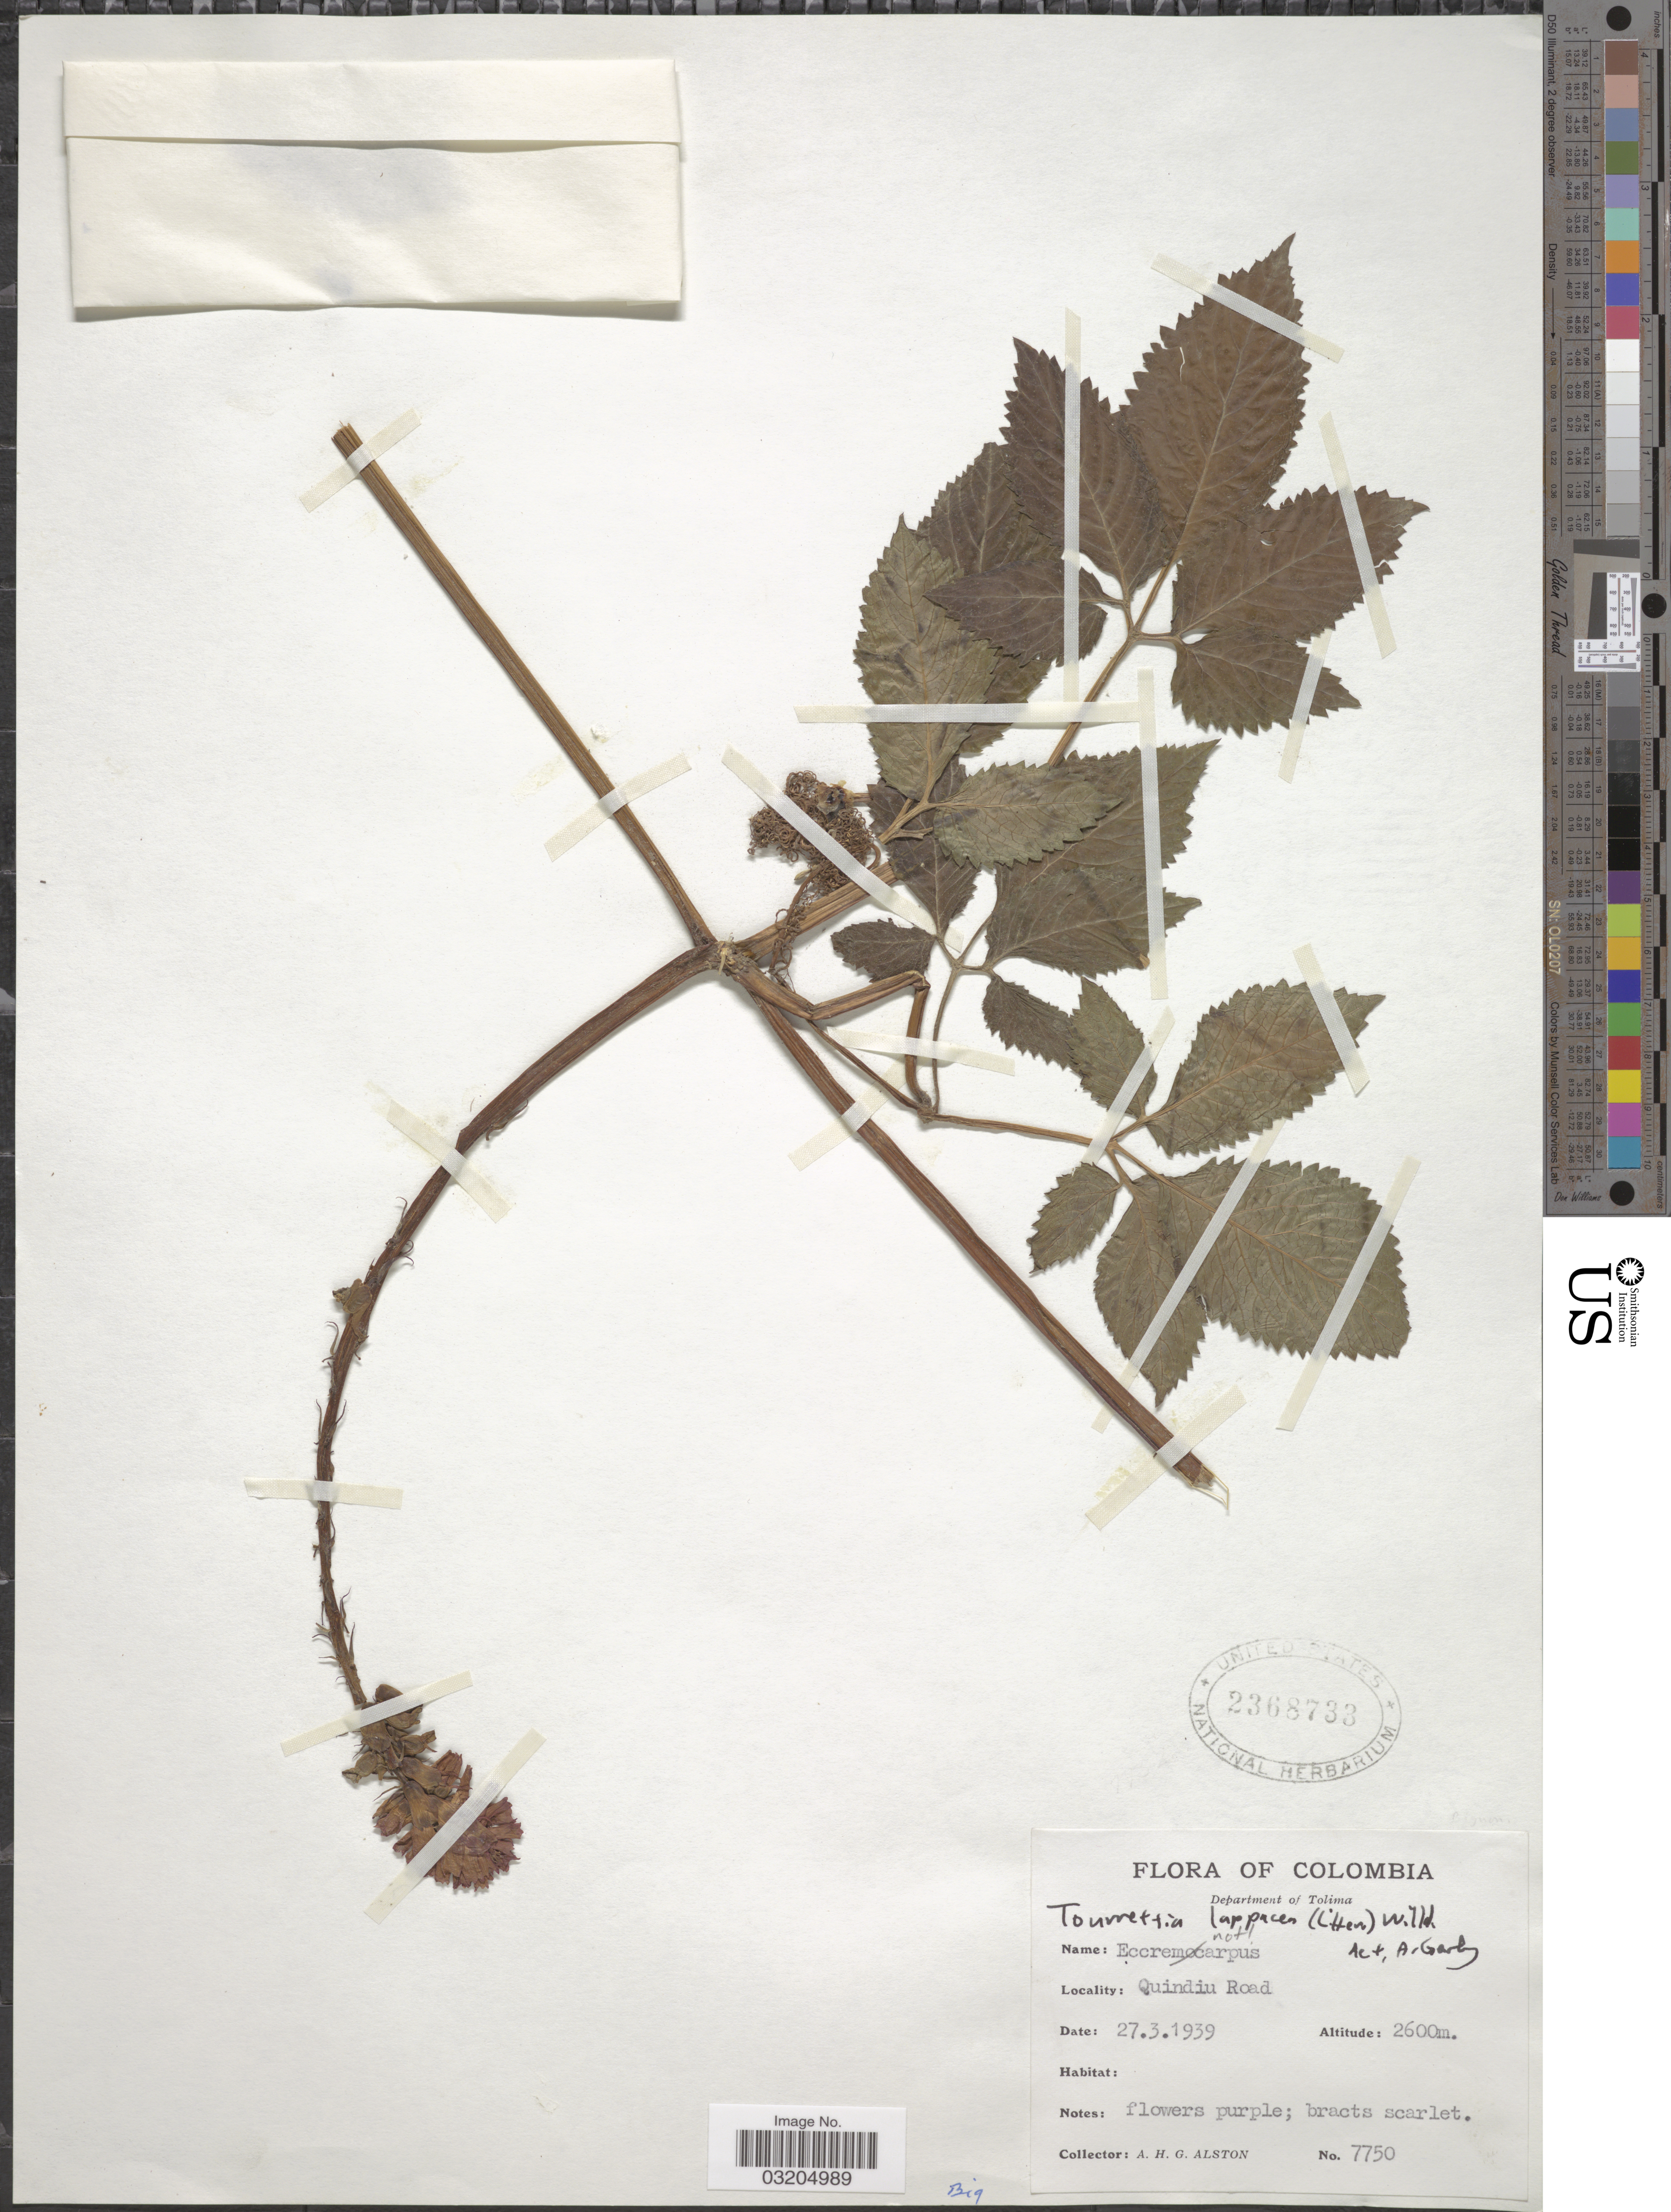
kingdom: Plantae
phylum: Tracheophyta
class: Magnoliopsida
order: Lamiales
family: Bignoniaceae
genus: Tourrettia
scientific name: Tourrettia lappacea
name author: (L'Hér.) Willd.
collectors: A. H. Alston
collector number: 7750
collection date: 1939-03-27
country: Colombia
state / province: Tolima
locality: Department of Tolima. Quindiu Road.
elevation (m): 2600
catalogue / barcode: US 2368733